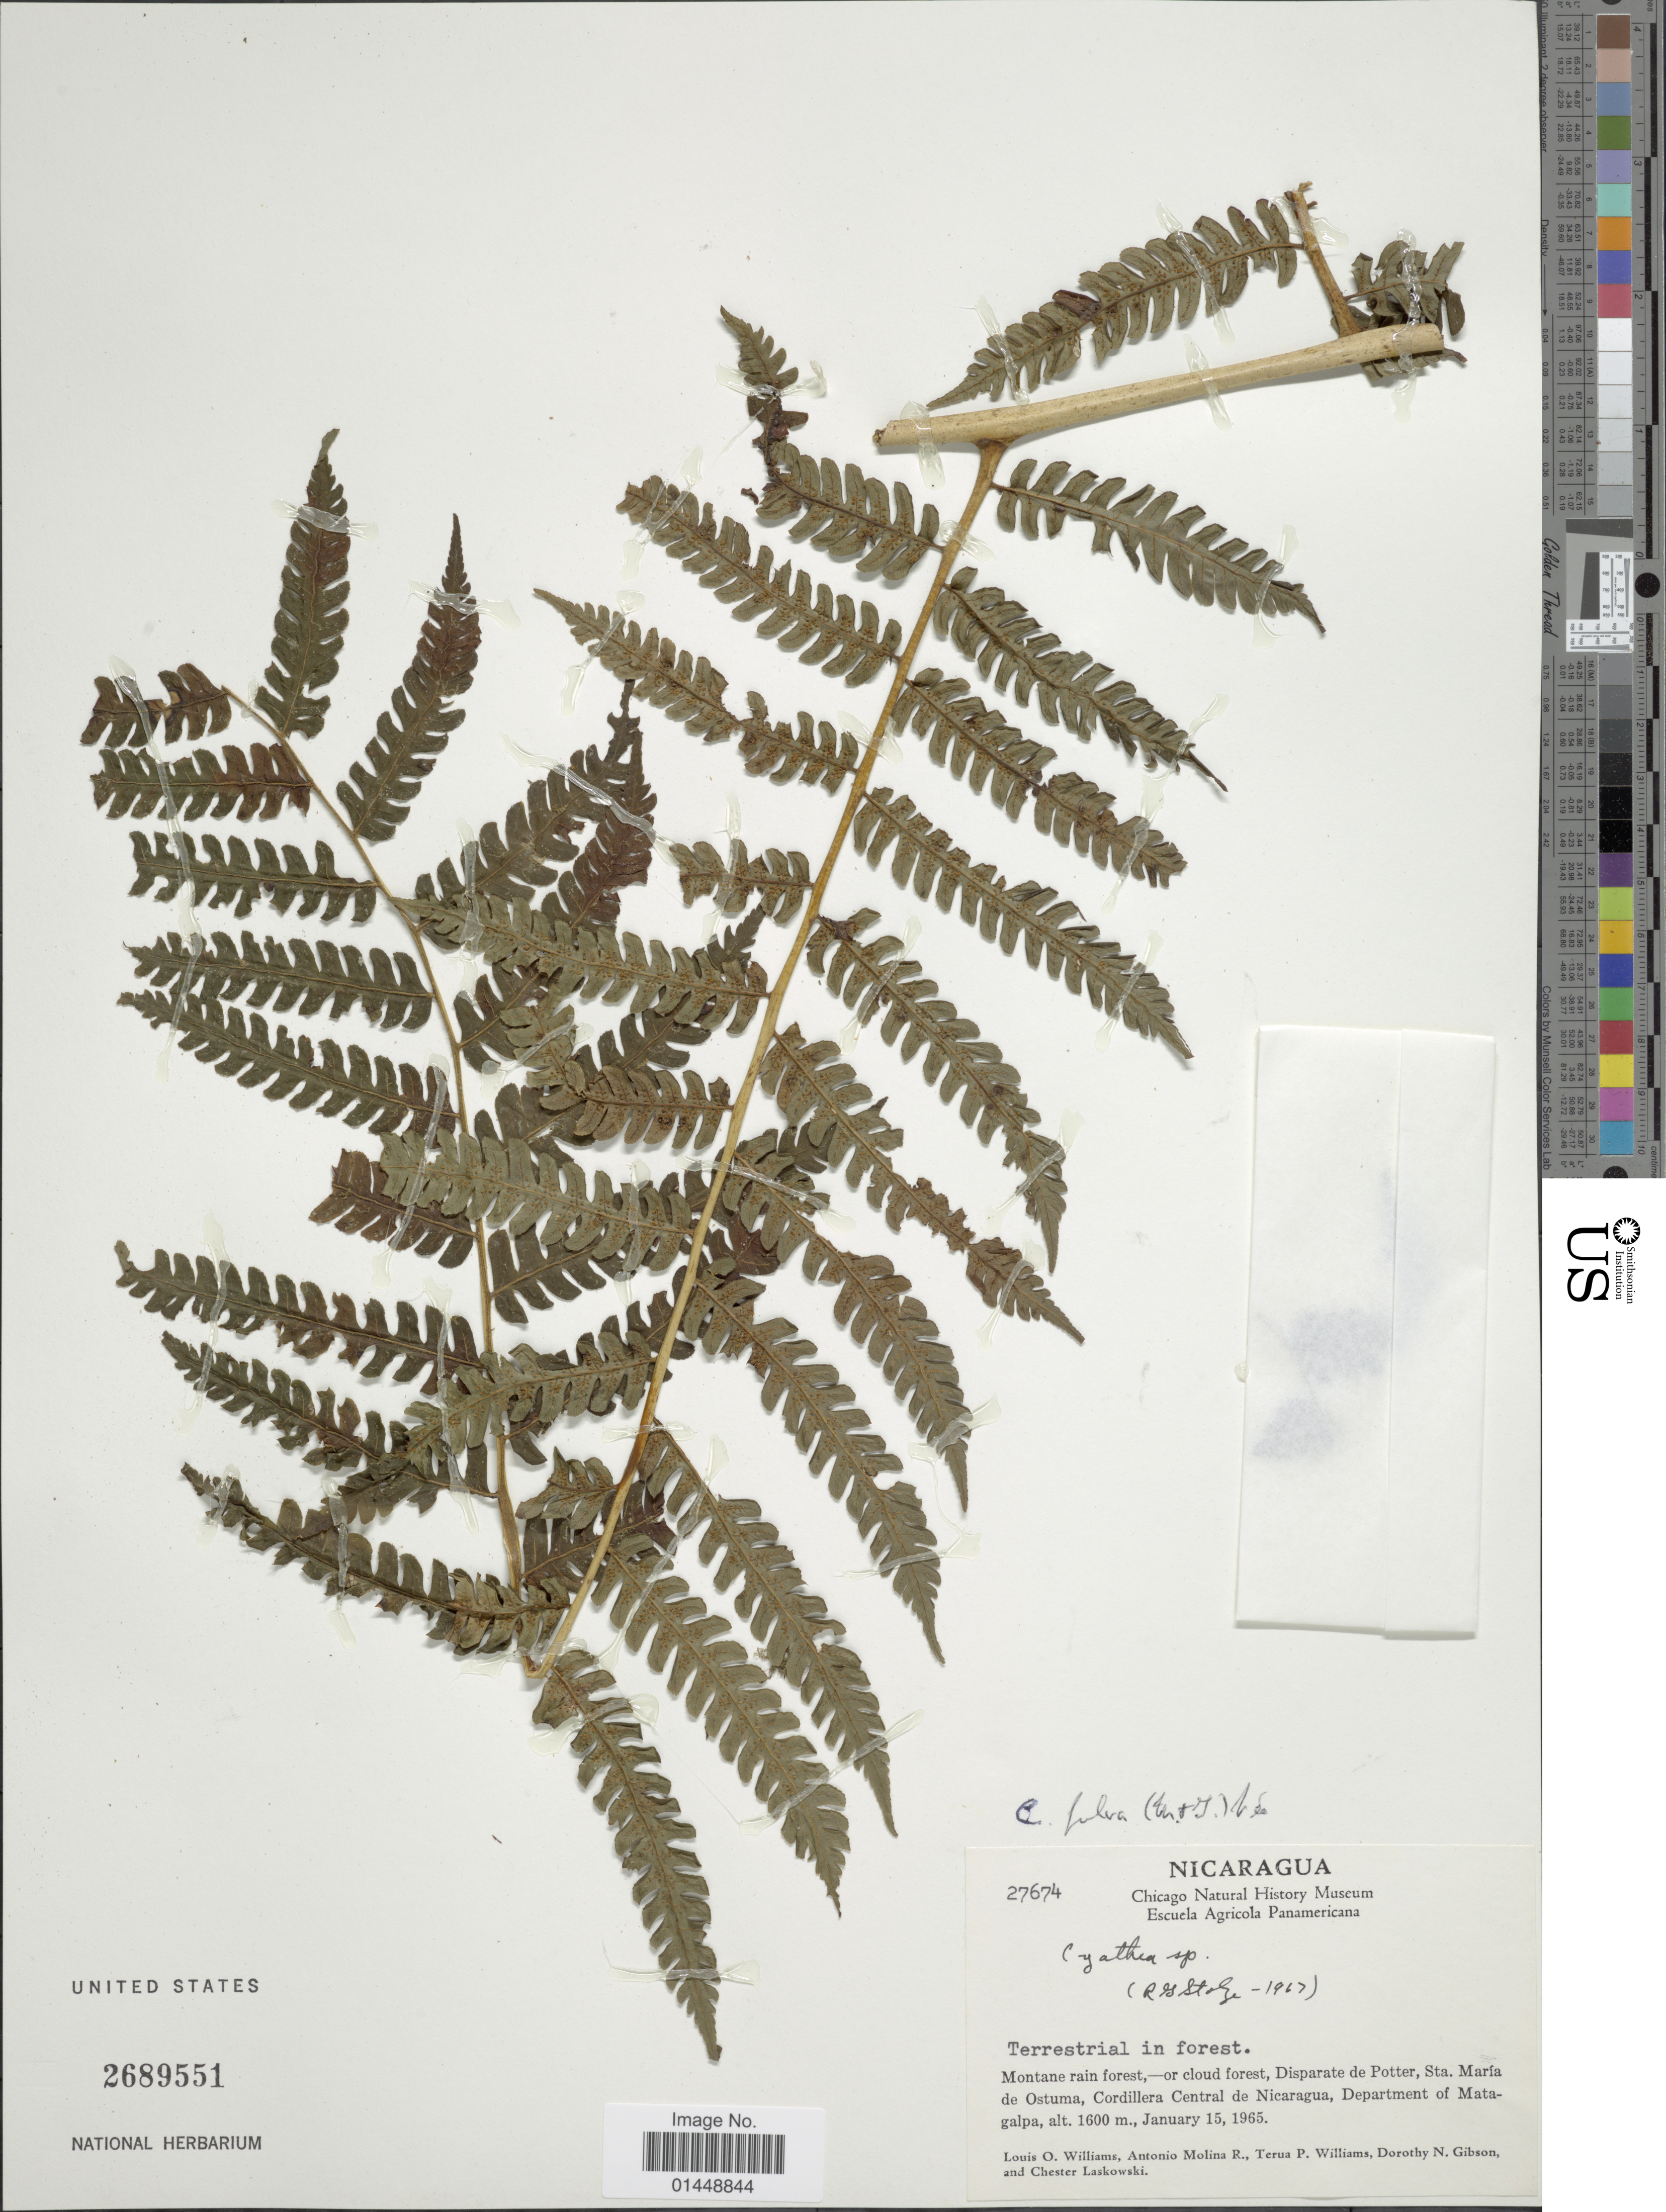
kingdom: Plantae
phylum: Tracheophyta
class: Polypodiopsida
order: Cyatheales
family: Cyatheaceae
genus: Cyathea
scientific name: Cyathea fulva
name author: (M. Martens & Galeotti) Fée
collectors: L. O. Williams, A. Molina R., T. P. Williams, D. N. Gibson & C. Laskowski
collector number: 27674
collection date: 1965-01-15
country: Nicaragua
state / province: Matagalpa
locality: Montane rain forest, - or cloud forest, Disparate de Potter, Sta. María de Ostuma, Cordillera Central de Nicaragua, Department of Matagalpa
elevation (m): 1600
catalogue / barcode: US 2689551